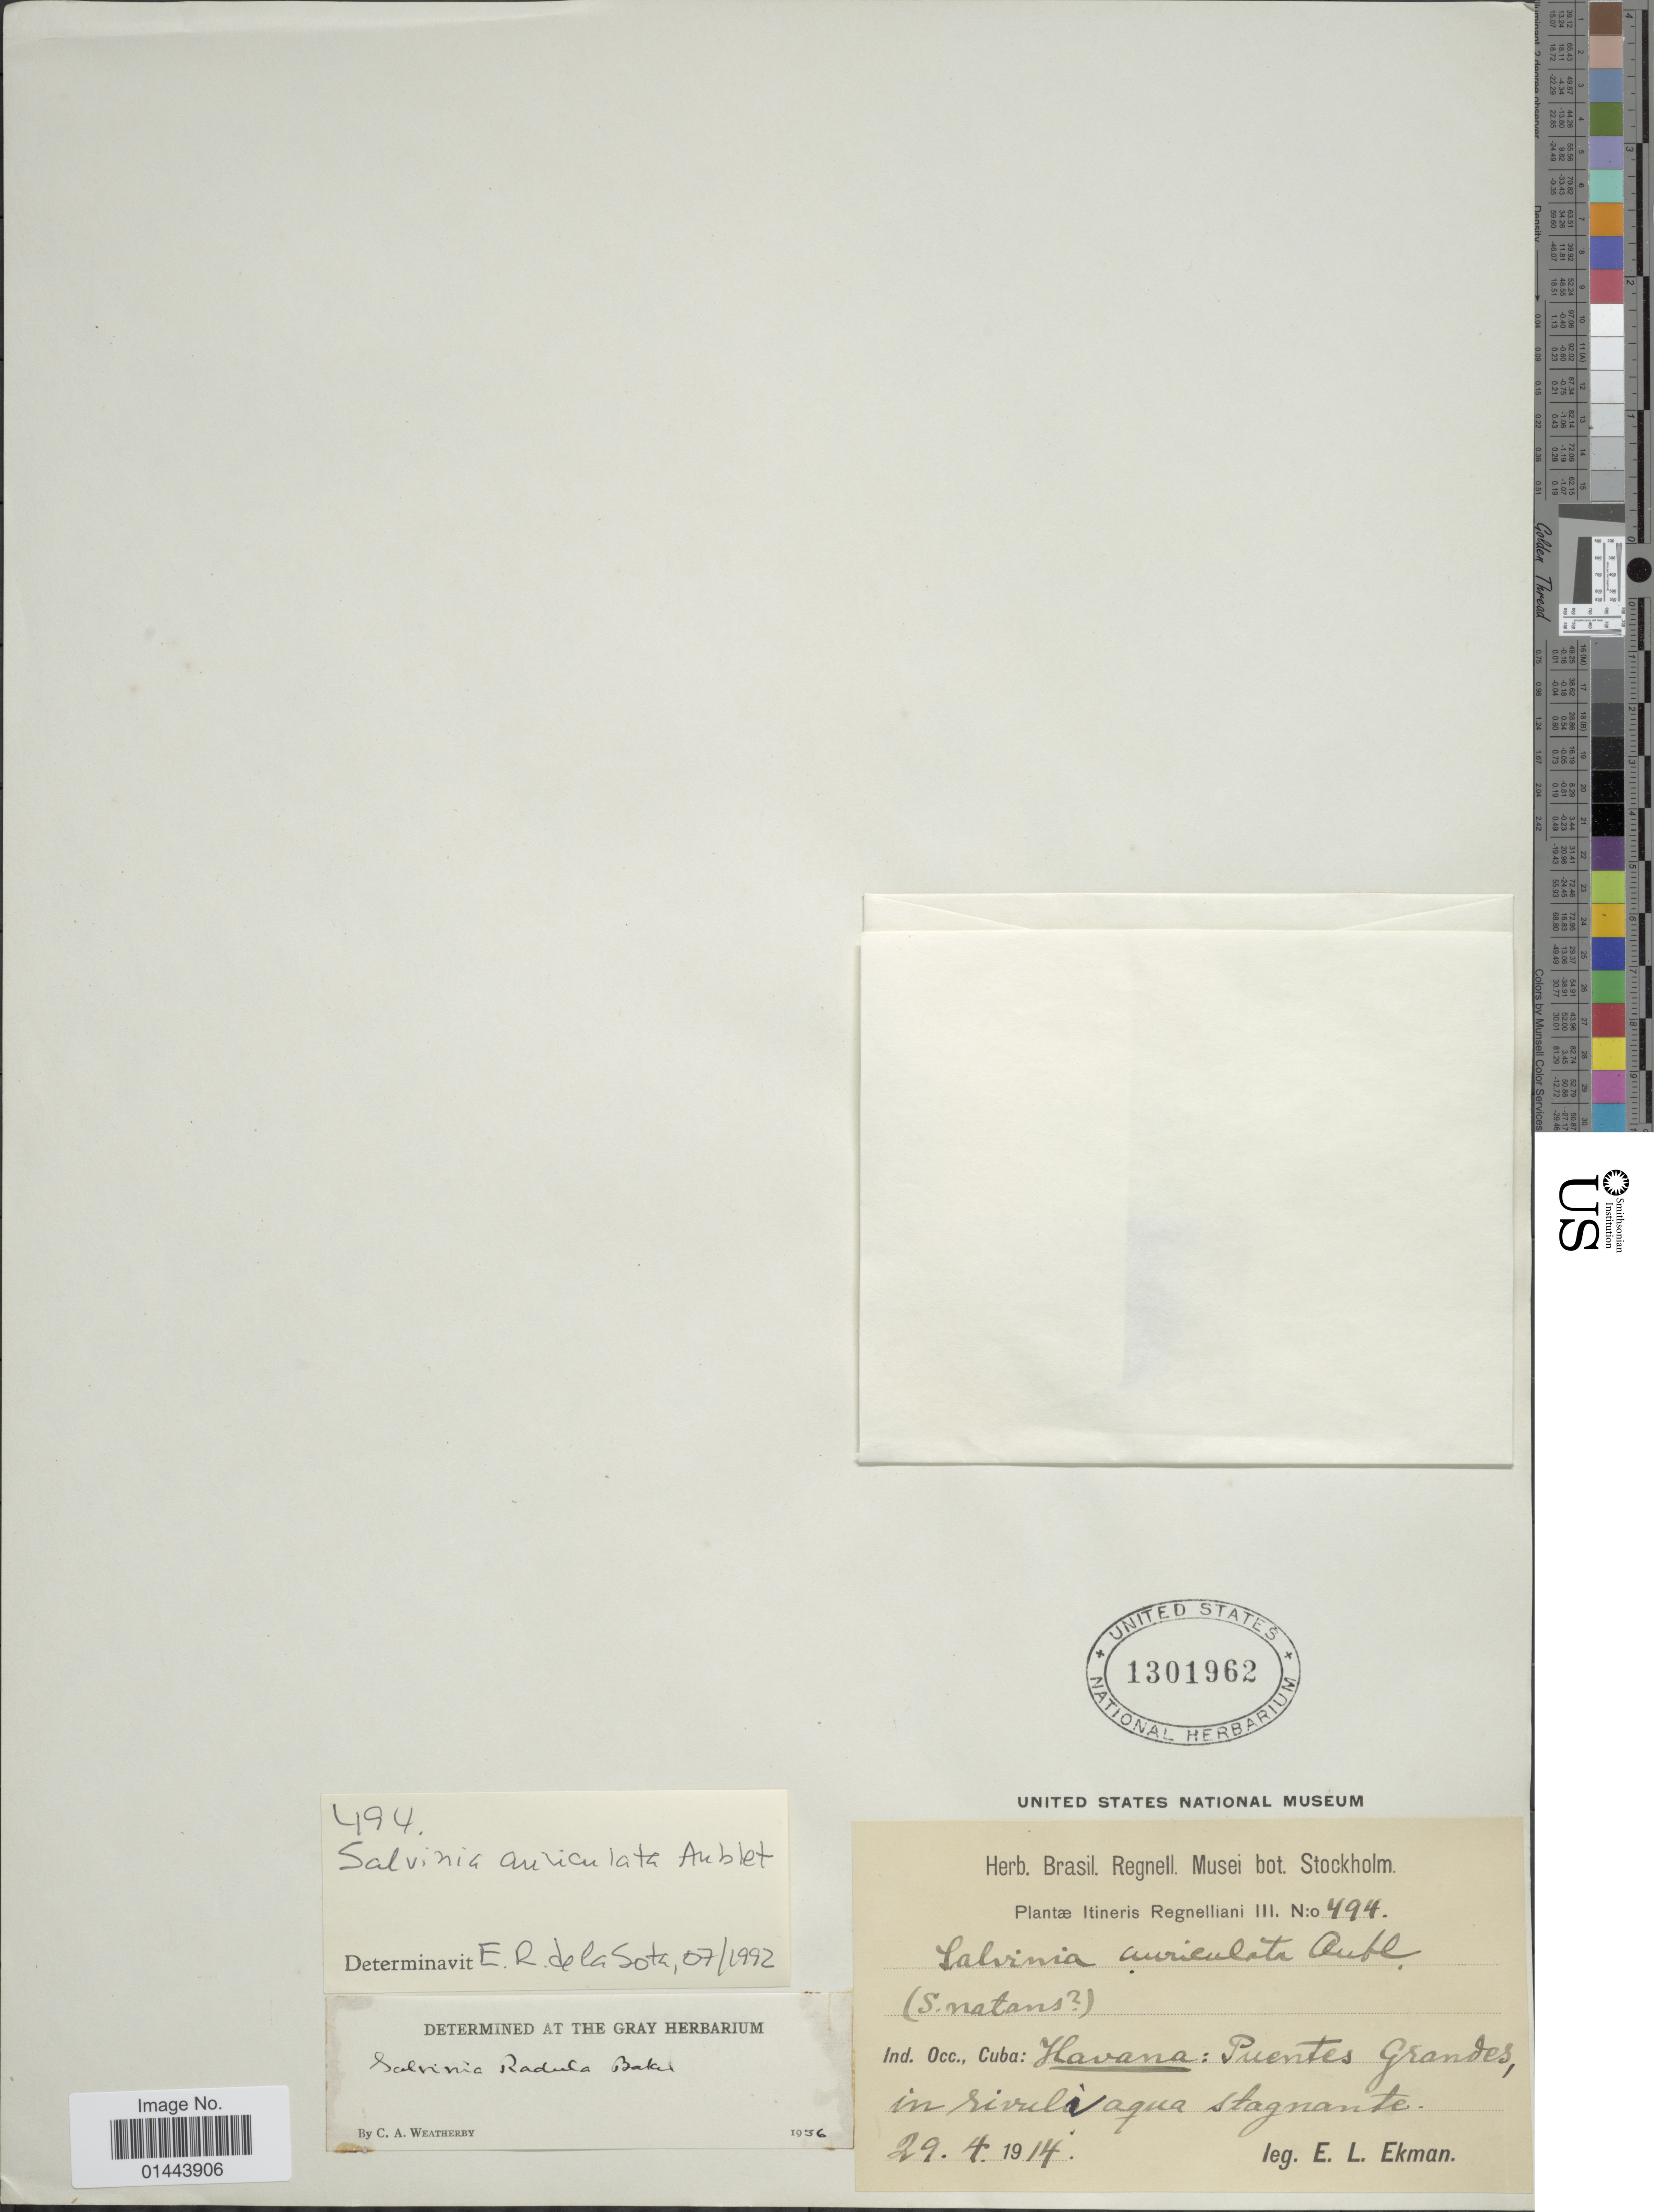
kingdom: Plantae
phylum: Tracheophyta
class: Polypodiopsida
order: Salviniales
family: Salviniaceae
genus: Salvinia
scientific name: Salvinia auriculata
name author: Aubl.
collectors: E. L. Ekman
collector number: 494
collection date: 1914-04-29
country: Cuba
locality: Ind. Occ., Havana: Puentes Grandes in rviuli agua stagnante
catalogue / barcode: US 1301962